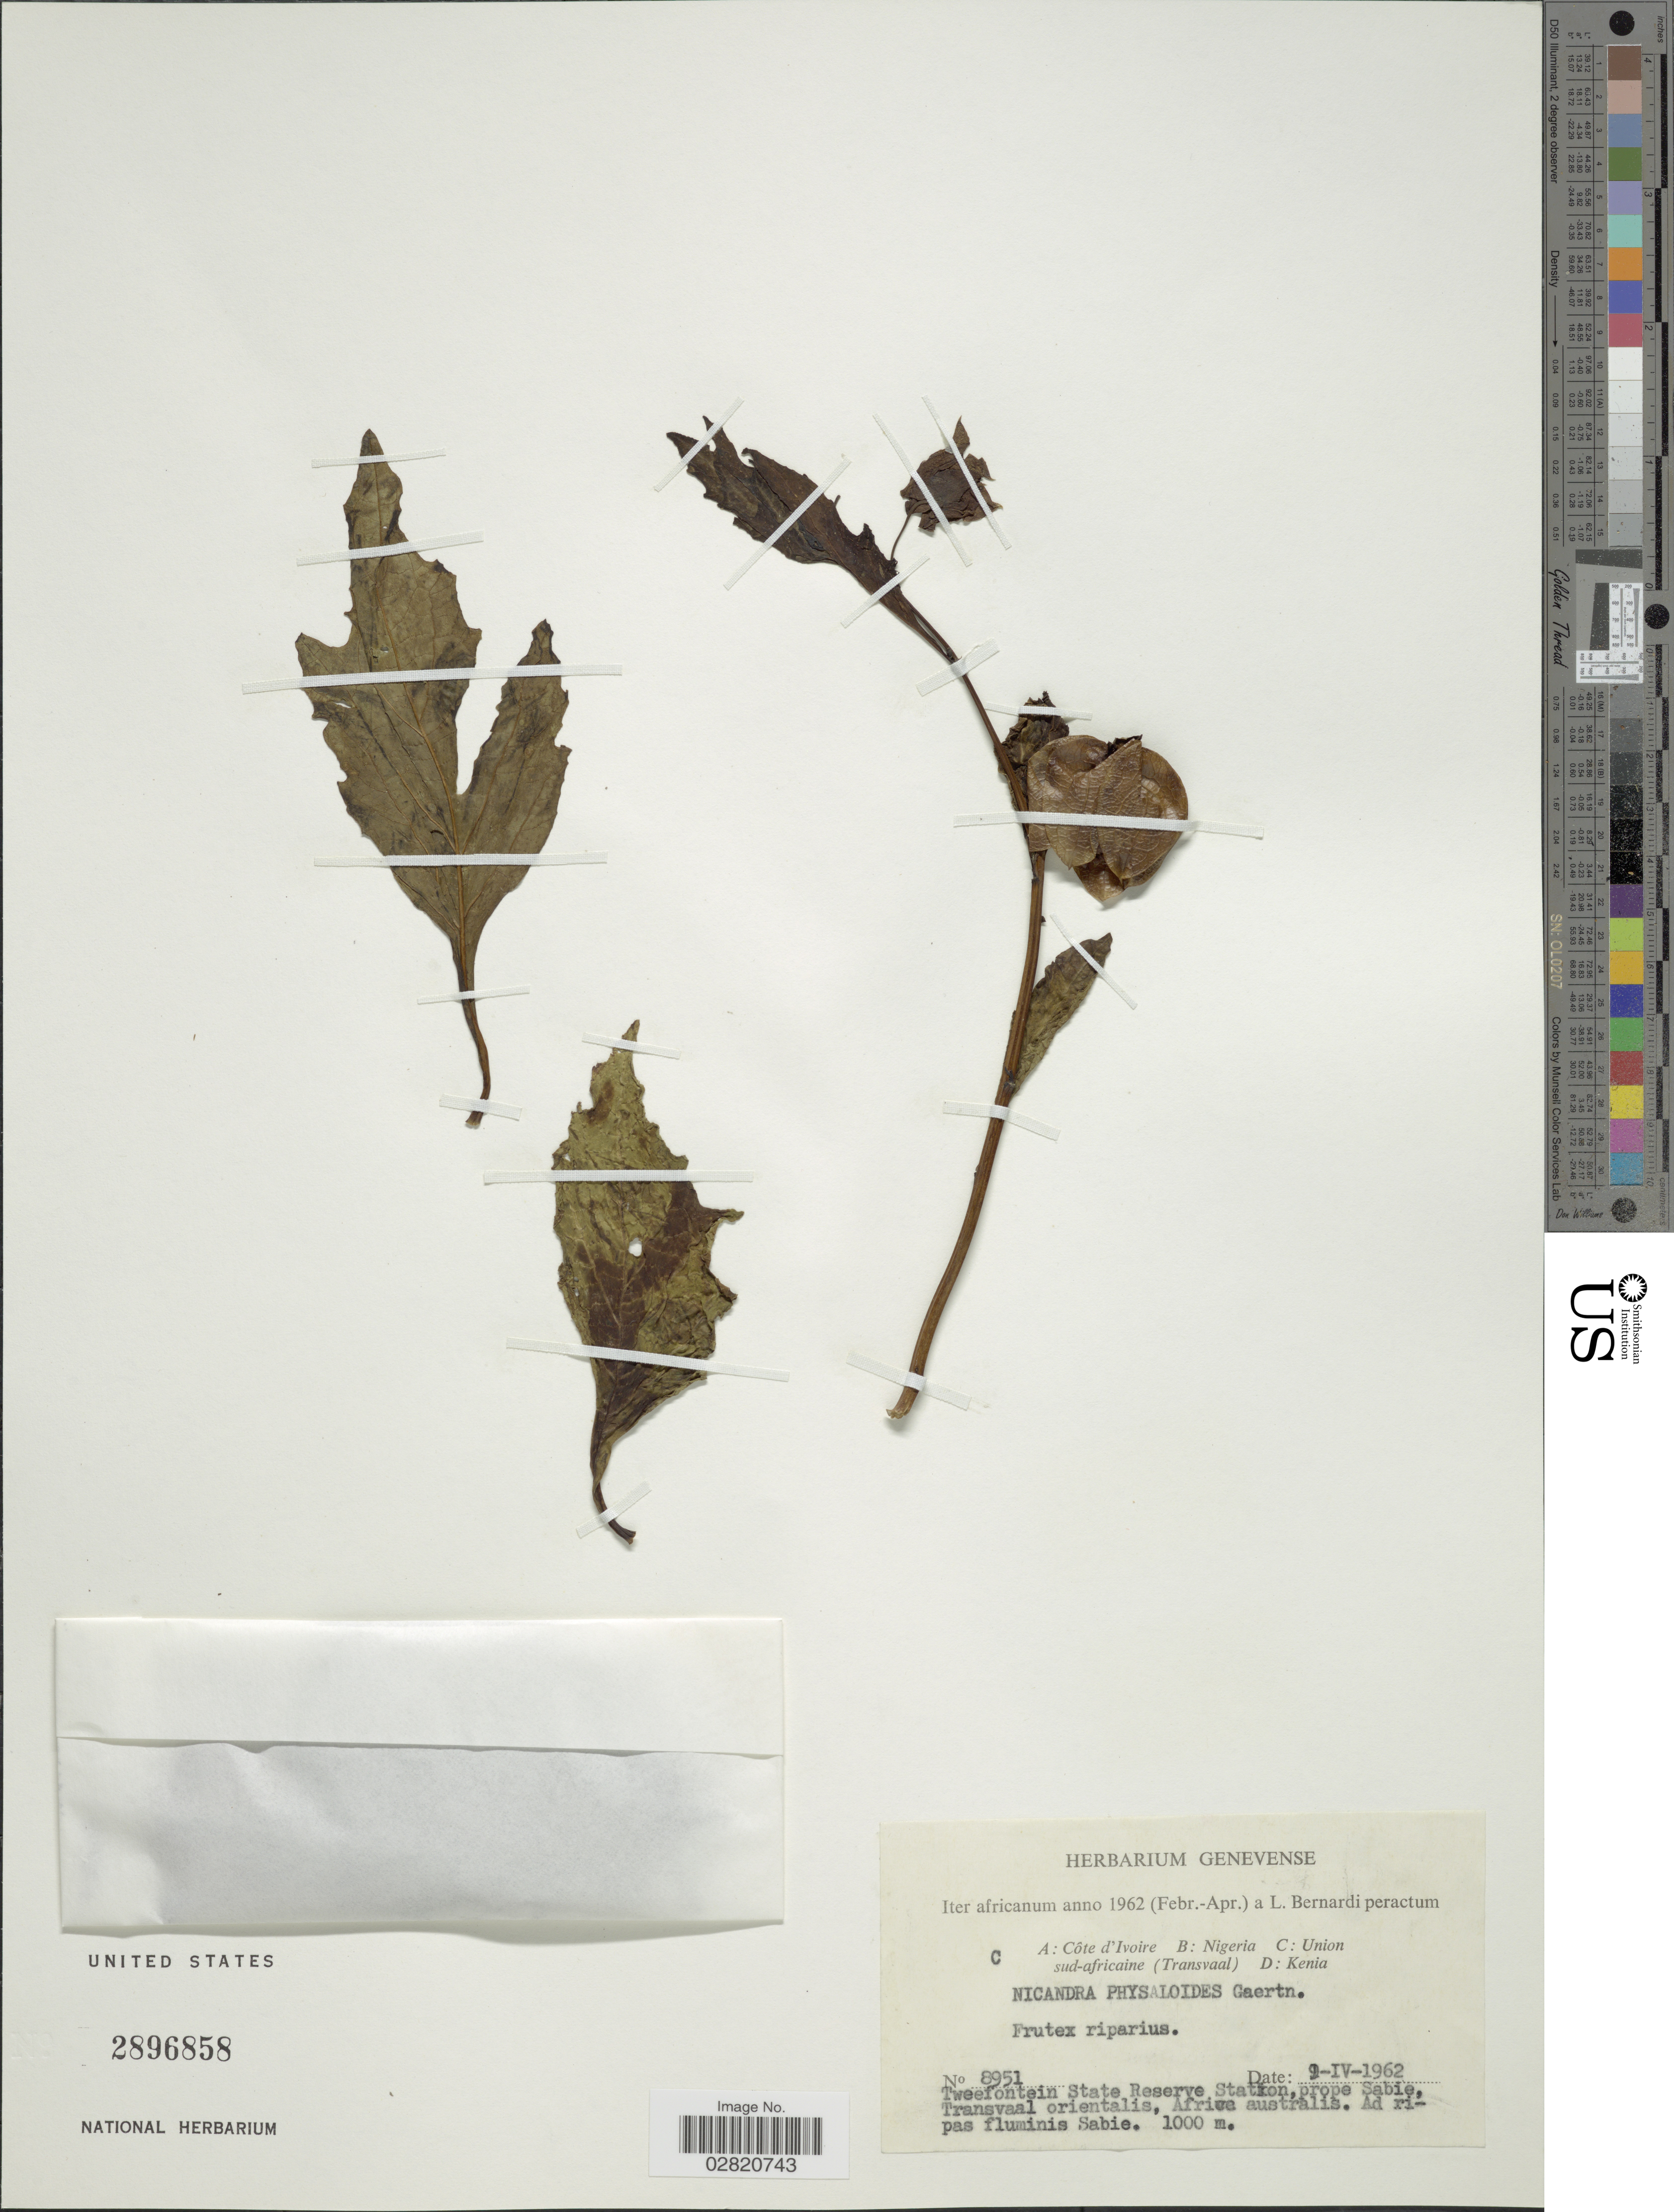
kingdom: Plantae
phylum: Tracheophyta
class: Magnoliopsida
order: Solanales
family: Solanaceae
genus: Nicandra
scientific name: Nicandra physalodes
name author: (L.) Gaertn.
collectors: L. Bernardi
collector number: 8951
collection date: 1962-04-09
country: South Africa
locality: Union sud-africaine (Transvaal). Tweefontein State Reserve Station, prope Sabie, Transvaal orientalis, Africa australis. Ad ripas fluminis Sabie.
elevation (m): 1000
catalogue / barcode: US 2896858